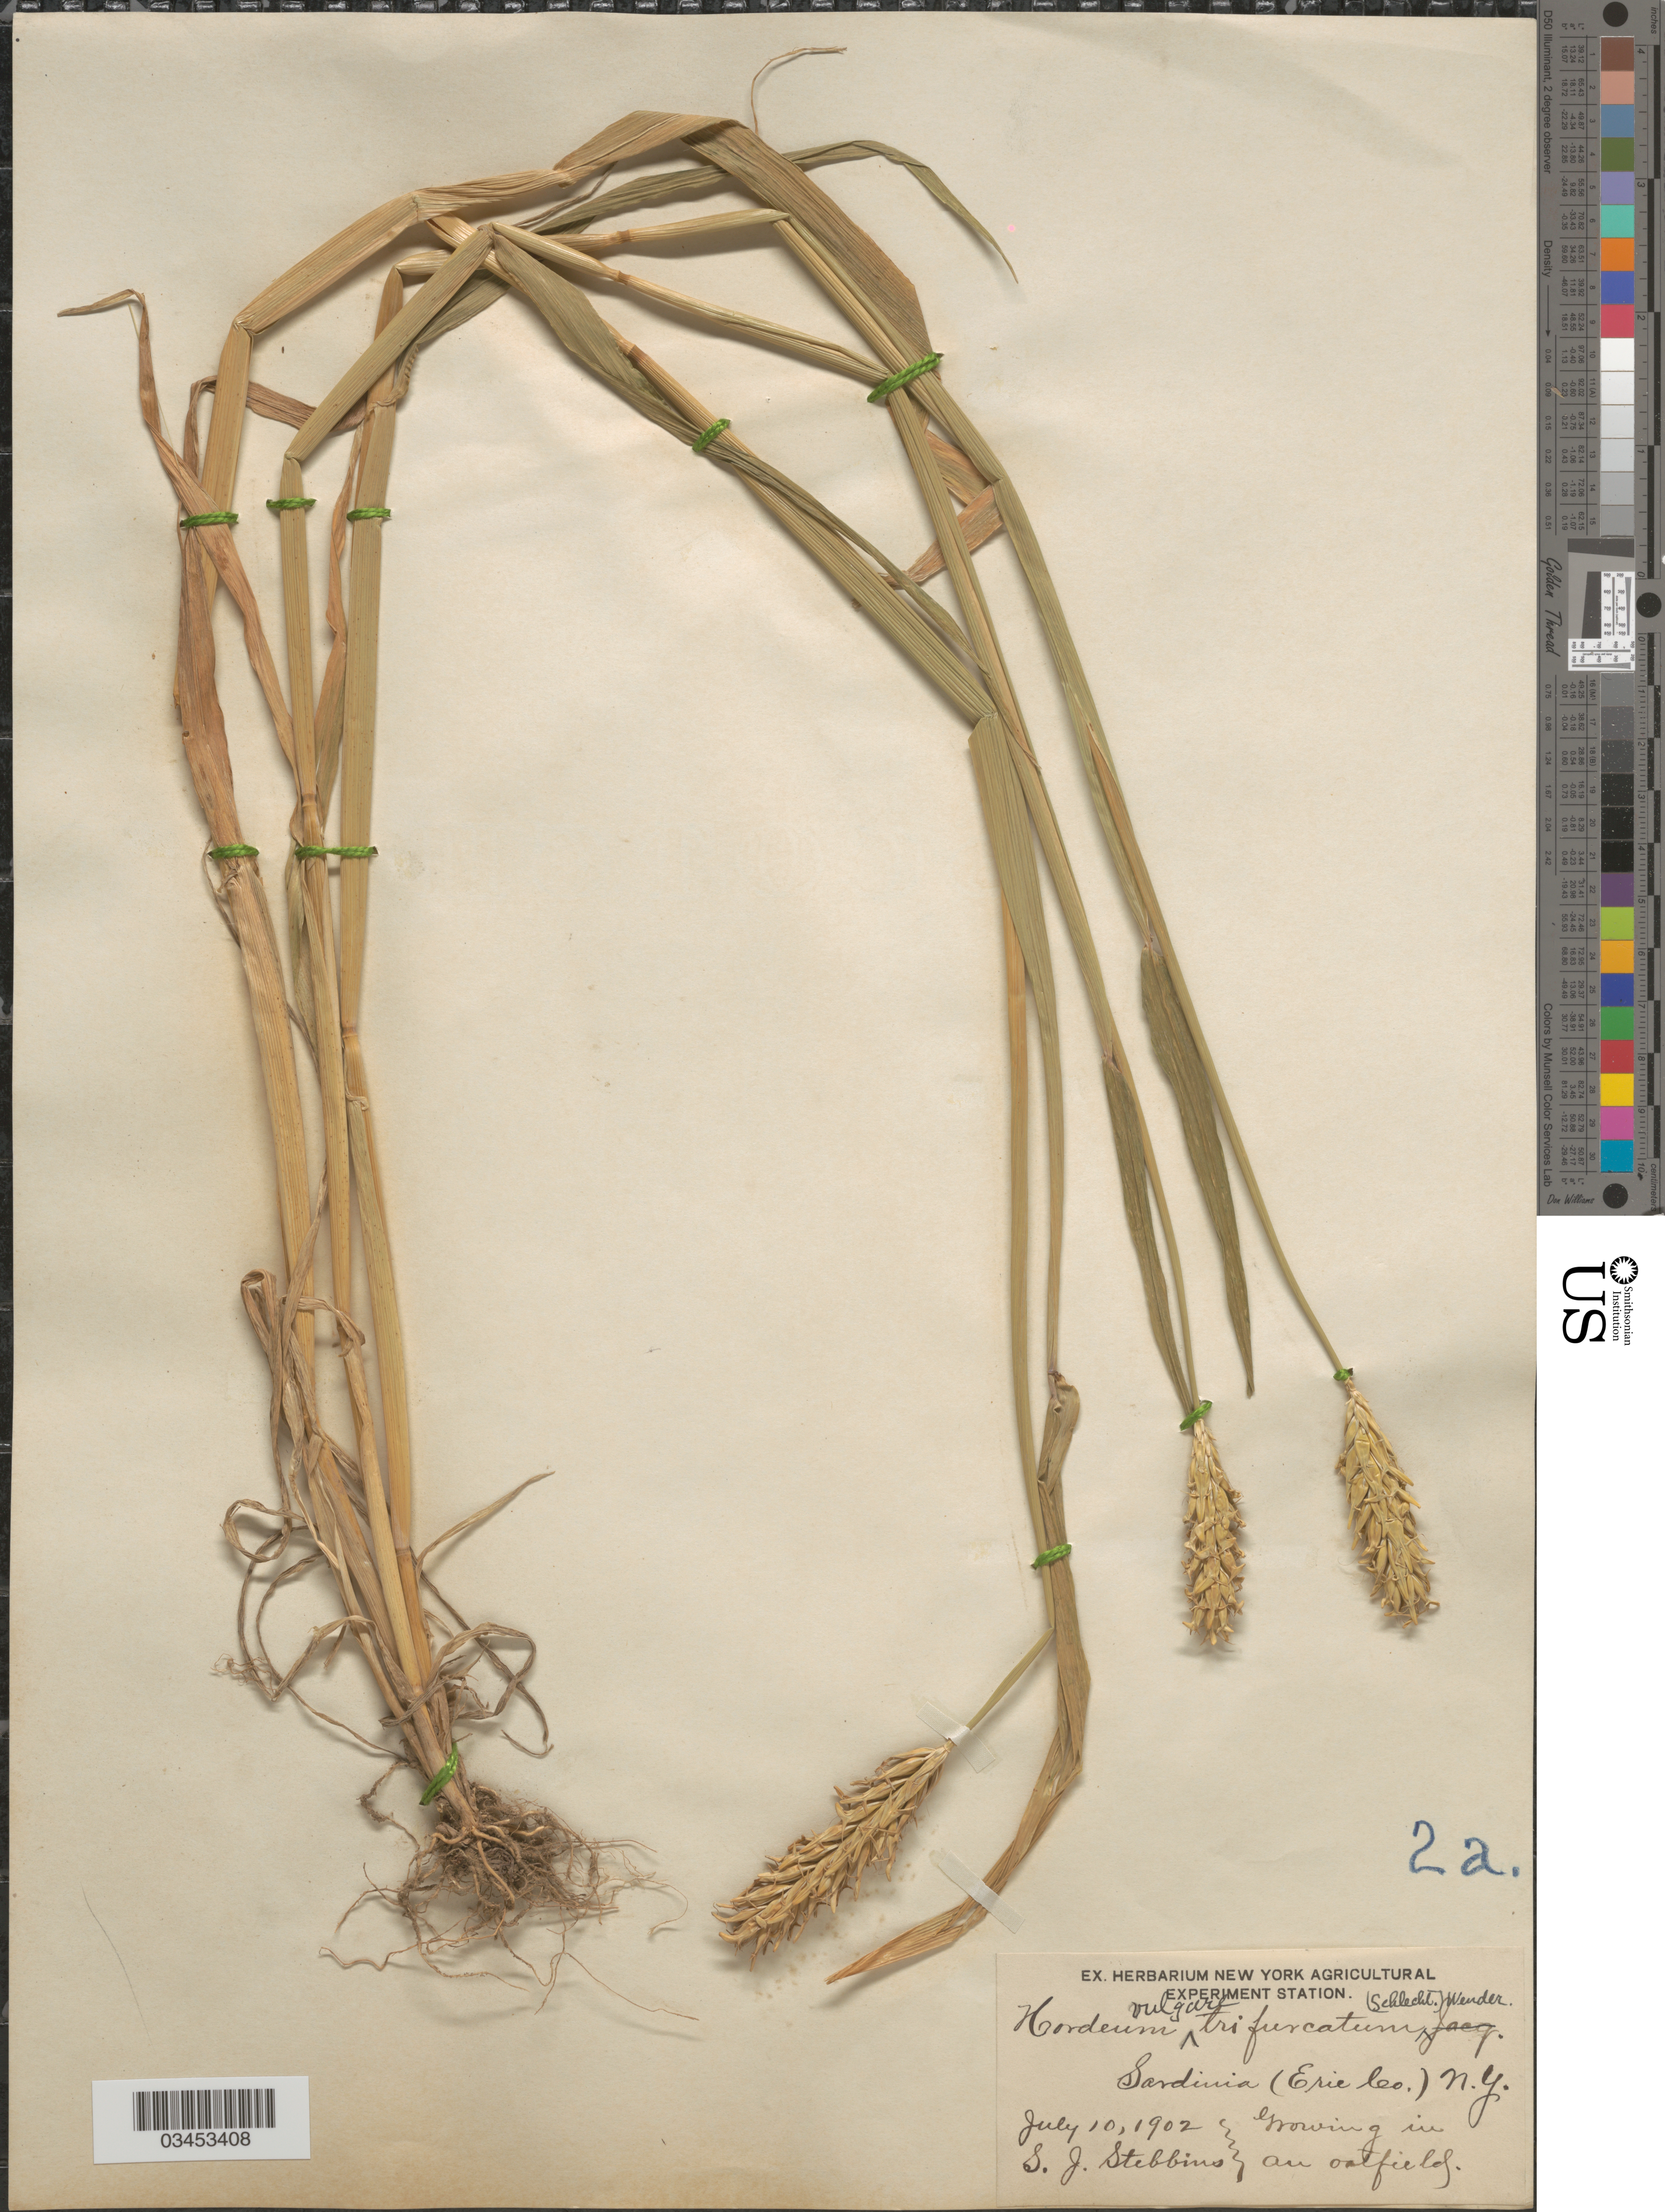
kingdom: Plantae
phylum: Tracheophyta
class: Liliopsida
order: Poales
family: Poaceae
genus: Hordeum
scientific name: Hordeum vulgare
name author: L.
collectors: S. Stebbins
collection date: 1902-07-10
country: United States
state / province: New York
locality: Sardinia (Erie Co.).